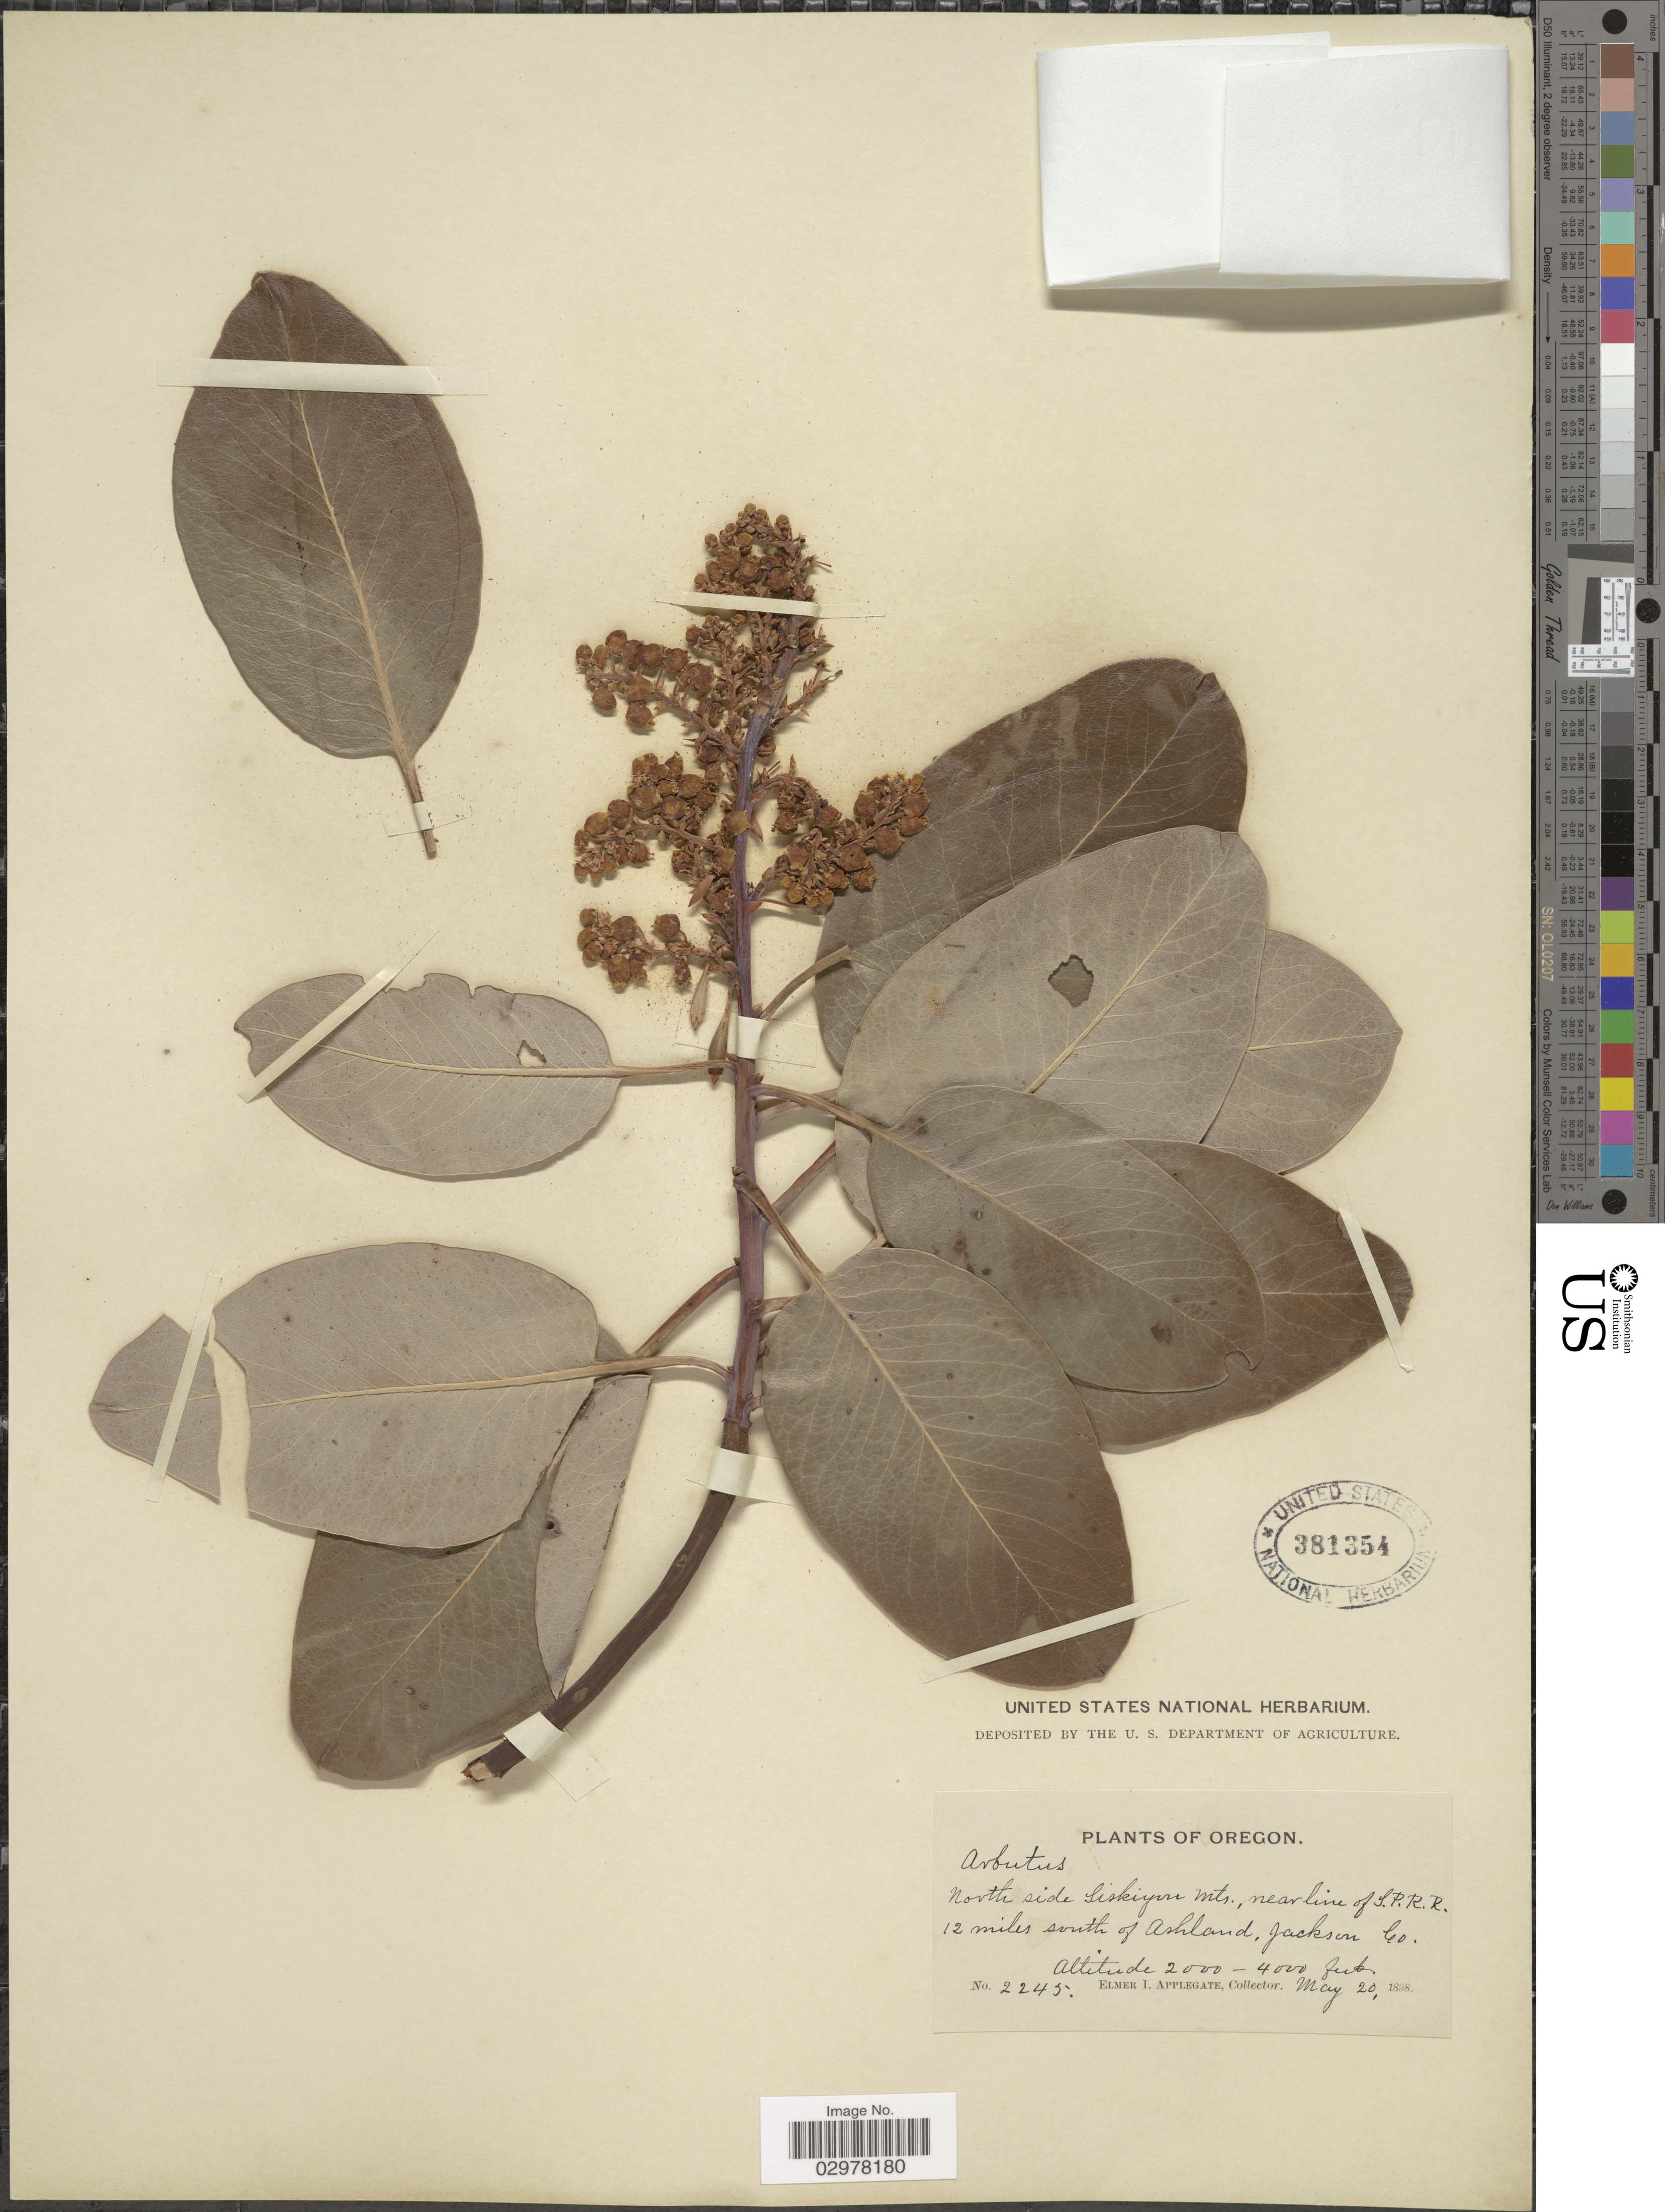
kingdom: Plantae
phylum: Tracheophyta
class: Magnoliopsida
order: Ericales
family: Ericaceae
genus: Arbutus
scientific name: Arbutus menziesii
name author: Pursh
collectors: E. I. Applegate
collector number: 2245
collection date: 1898-05-20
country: United States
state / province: Oregon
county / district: Jackson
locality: North side of Siskiyou Mts., near line of S.P.R.R. 12 miles south of Ashland, Jackson Co.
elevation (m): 610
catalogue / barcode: US 381354